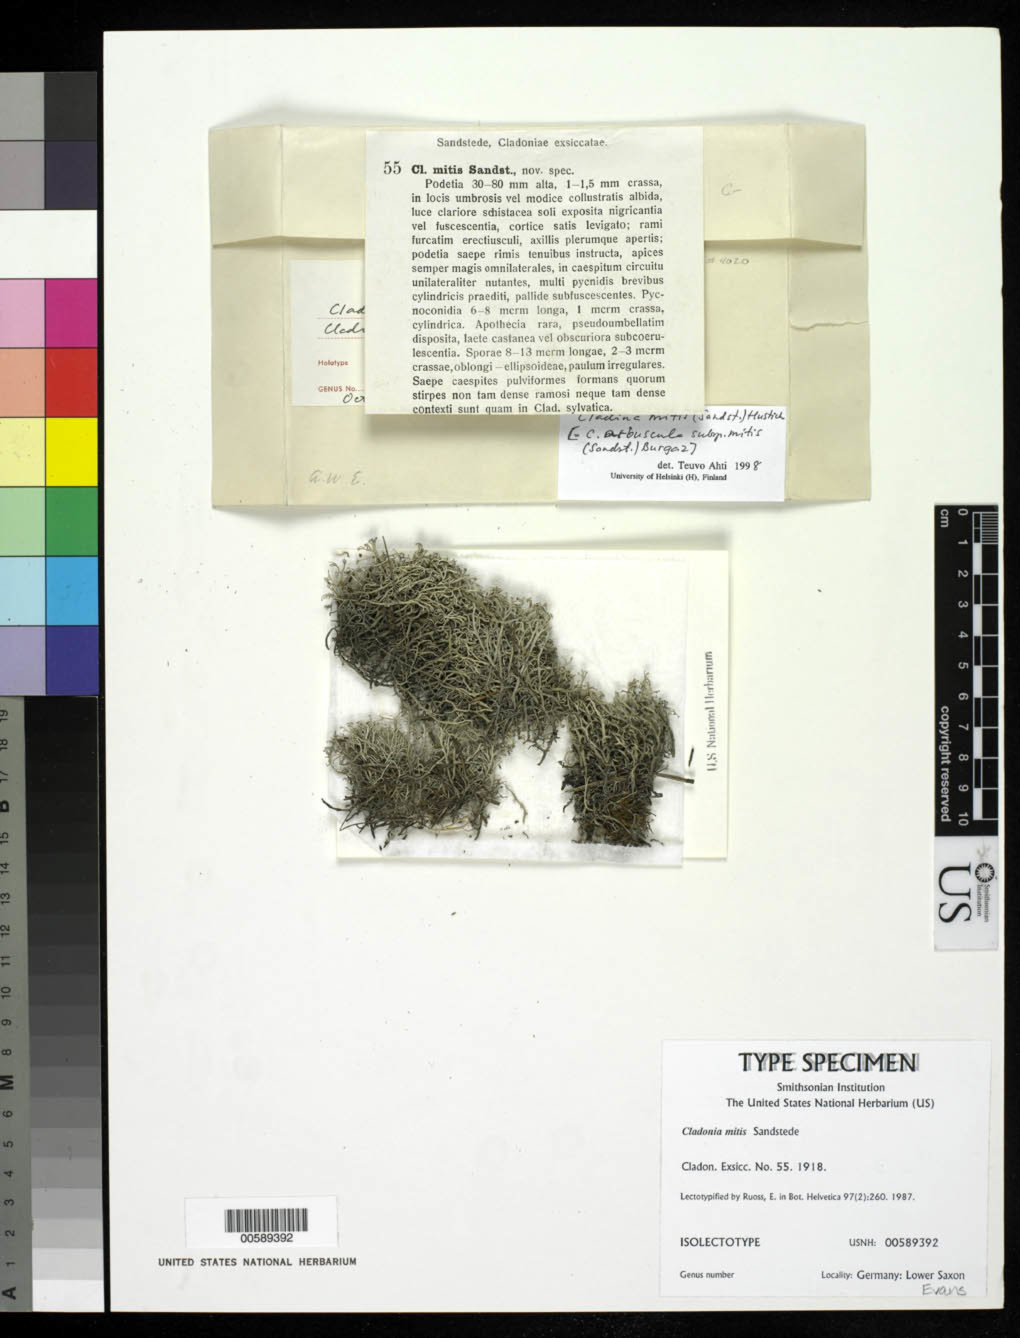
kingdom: Fungi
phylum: Ascomycota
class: Lecanoromycetes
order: Lecanorales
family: Cladoniaceae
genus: Cladonia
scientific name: Cladonia mitis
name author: Sandst.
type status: Isolectotype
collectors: H. Sandstede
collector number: Sandst., Clad. Exs. 55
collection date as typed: Sep 1916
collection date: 1916-09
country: Germany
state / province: Niedersachsen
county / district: Oldenburg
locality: Kronsberge near Bosel.